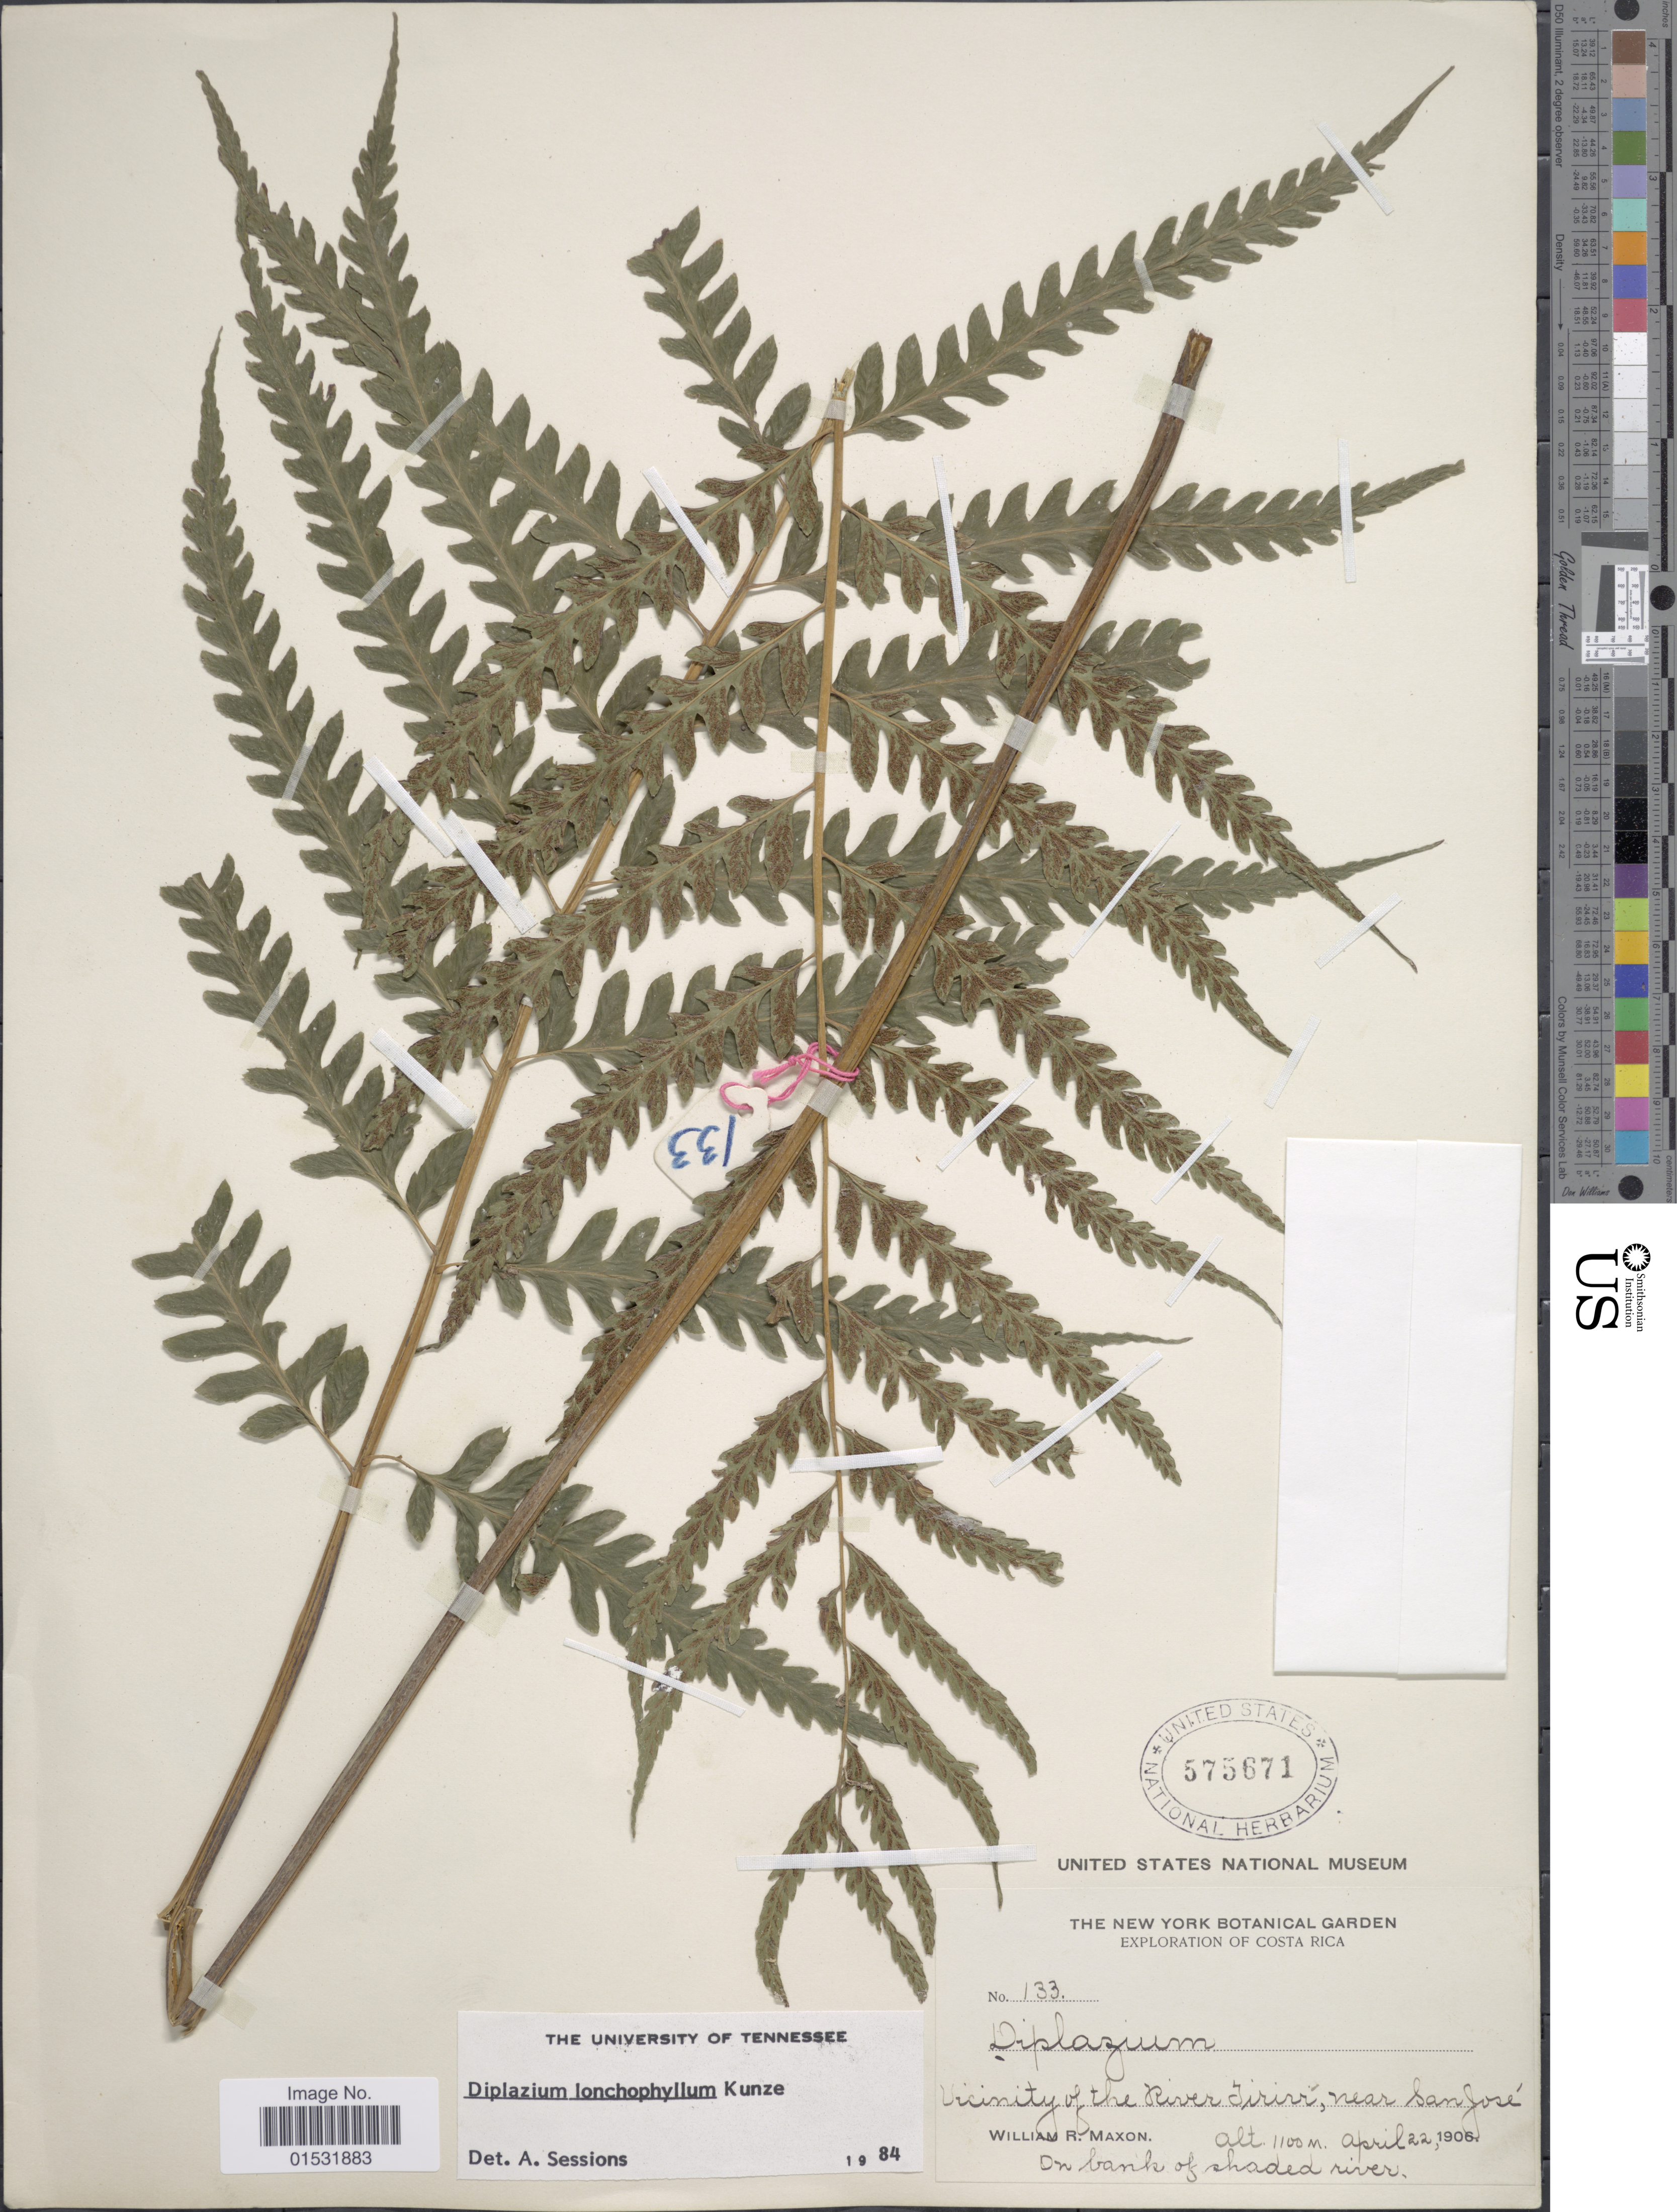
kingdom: Plantae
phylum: Tracheophyta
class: Polypodiopsida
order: Polypodiales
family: Athyriaceae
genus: Diplazium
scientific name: Diplazium lonchophyllum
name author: Kunze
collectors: W. R. Maxon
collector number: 133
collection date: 1906-04-22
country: Costa Rica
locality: Vicinity of River Tiriví, near San José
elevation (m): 1100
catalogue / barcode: US 575671